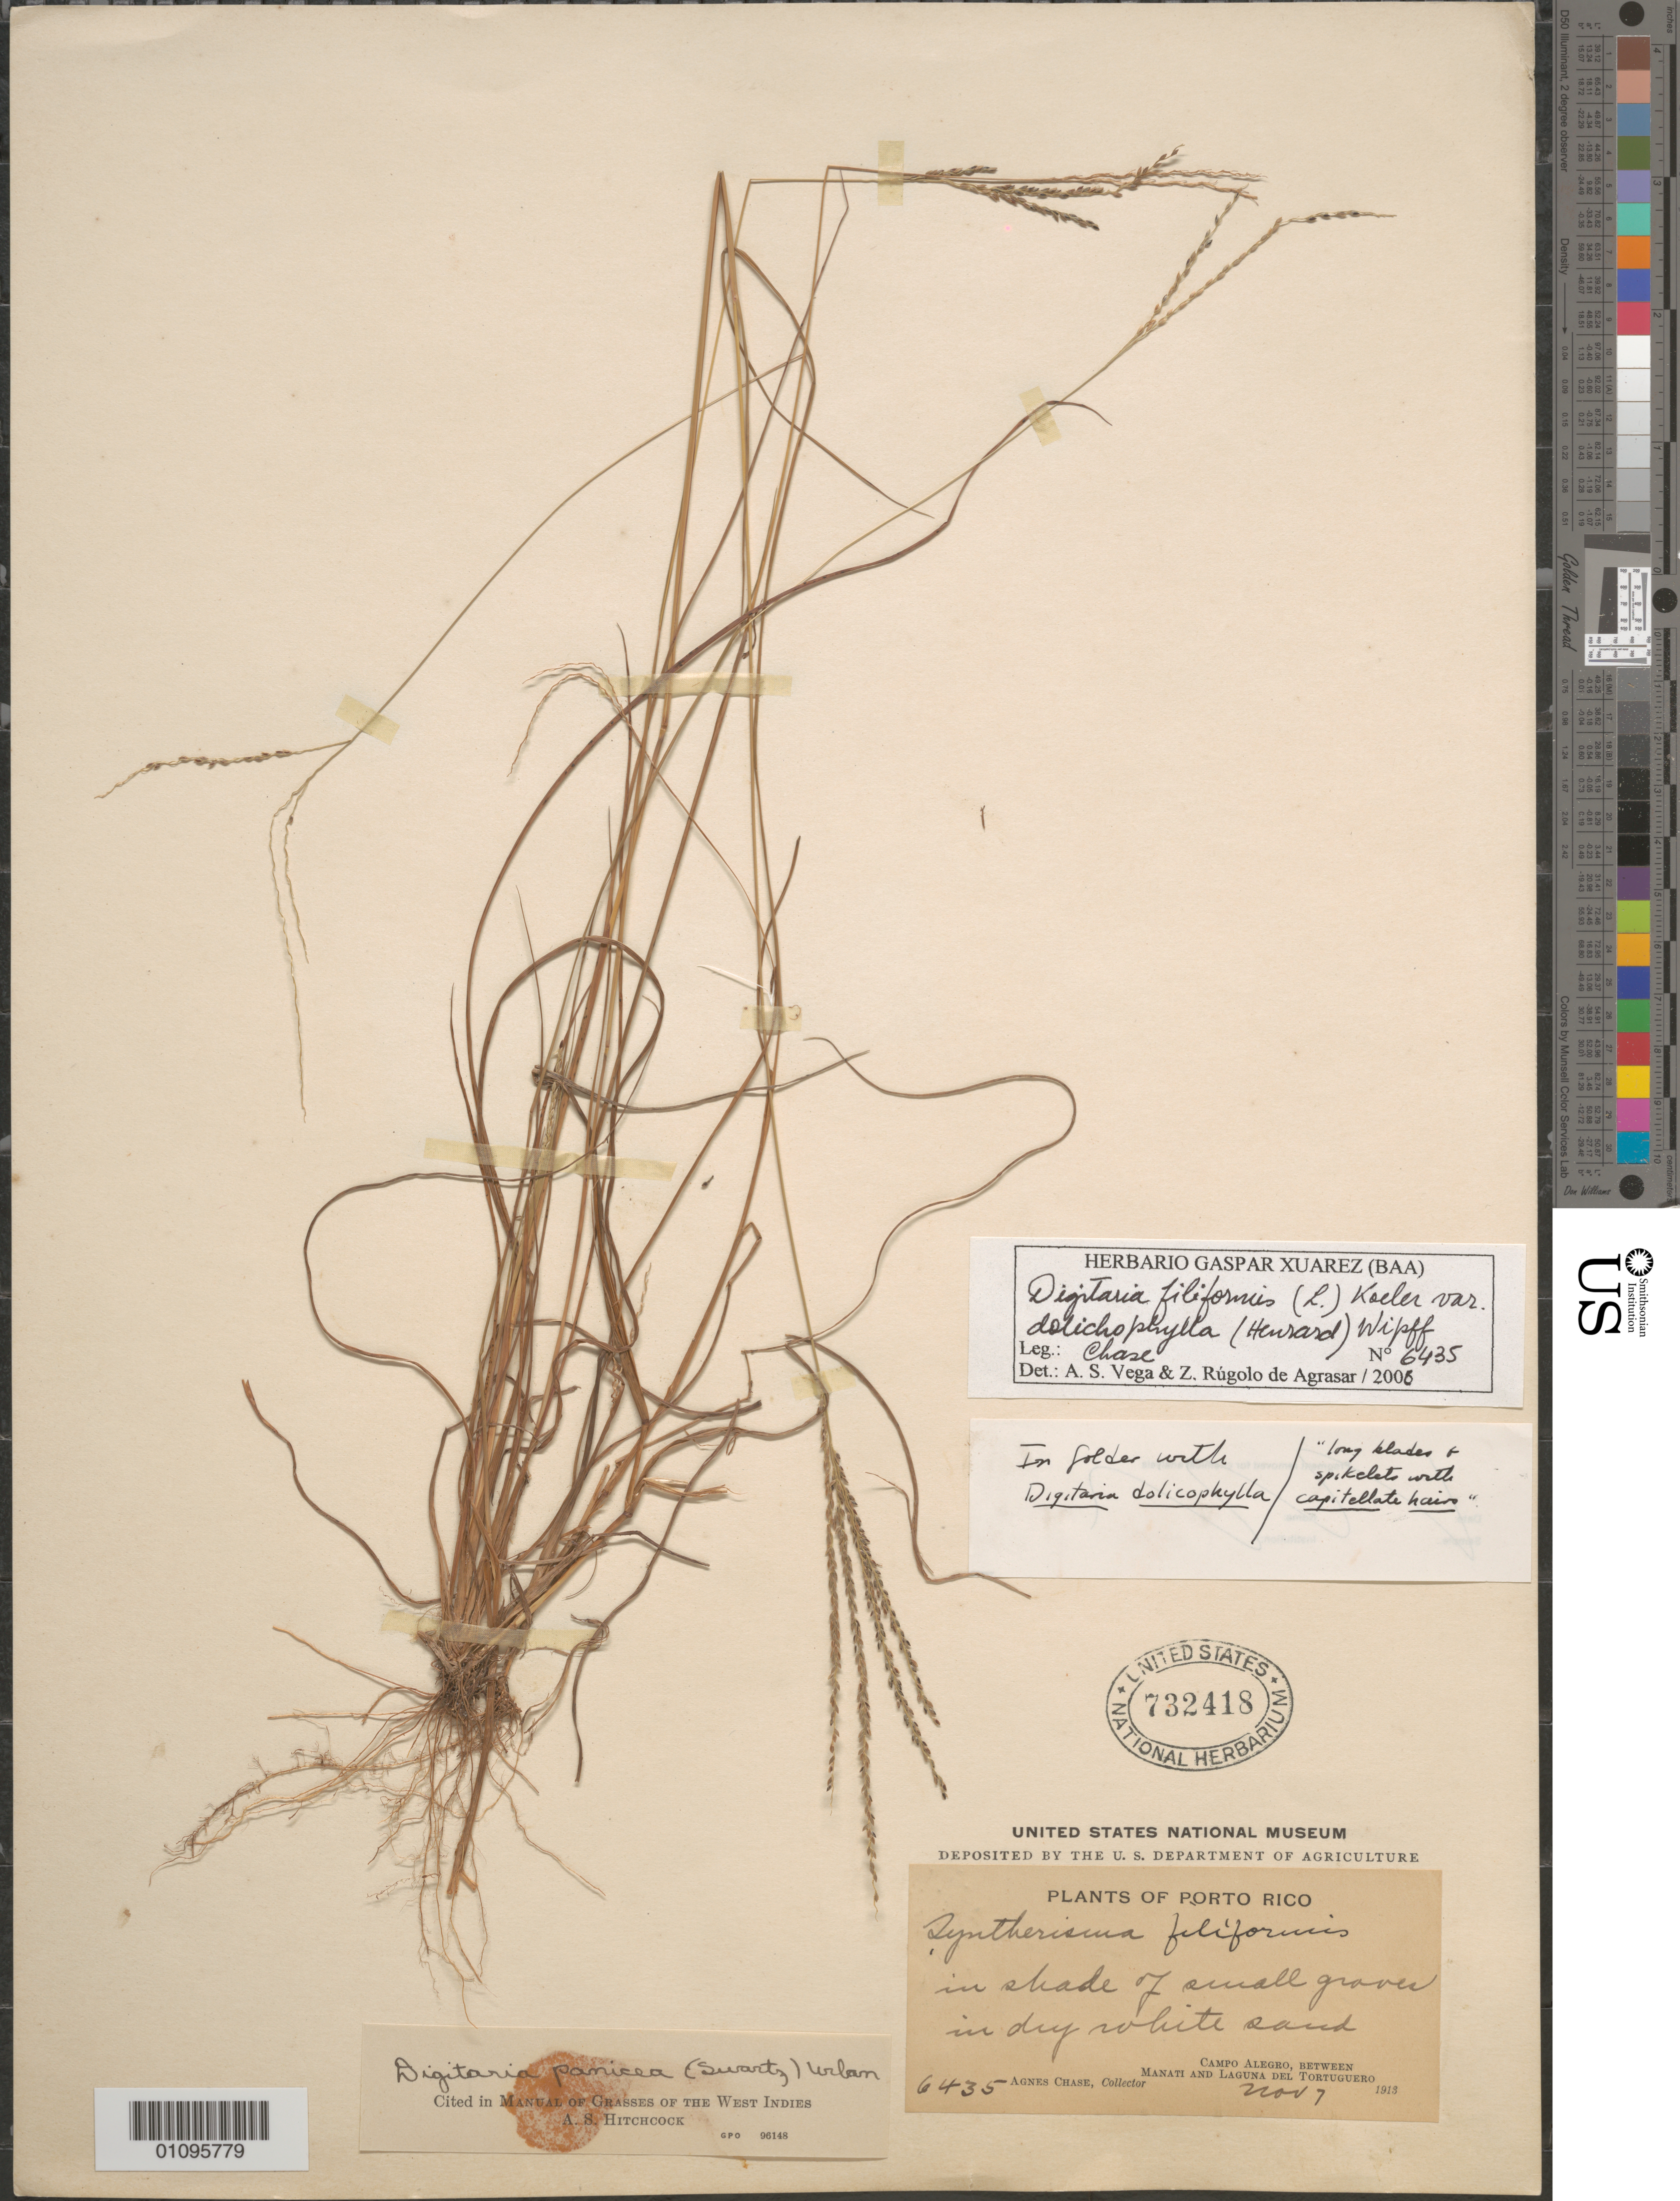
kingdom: Plantae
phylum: Tracheophyta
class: Liliopsida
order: Poales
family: Poaceae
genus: Digitaria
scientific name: Digitaria filiformis var. dolichophylla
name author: (Henr.) Wipff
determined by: Vega, A. S.; Rúgolo de Agrasar, Z. E.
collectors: A. Chase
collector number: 6435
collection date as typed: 07 Nov 1913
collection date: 1913-11-07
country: Puerto Rico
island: Puerto Rico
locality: Campo Alegro, between manati and Laguna del Tortuguero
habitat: In shade of small groves in dry white sand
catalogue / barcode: US 732418